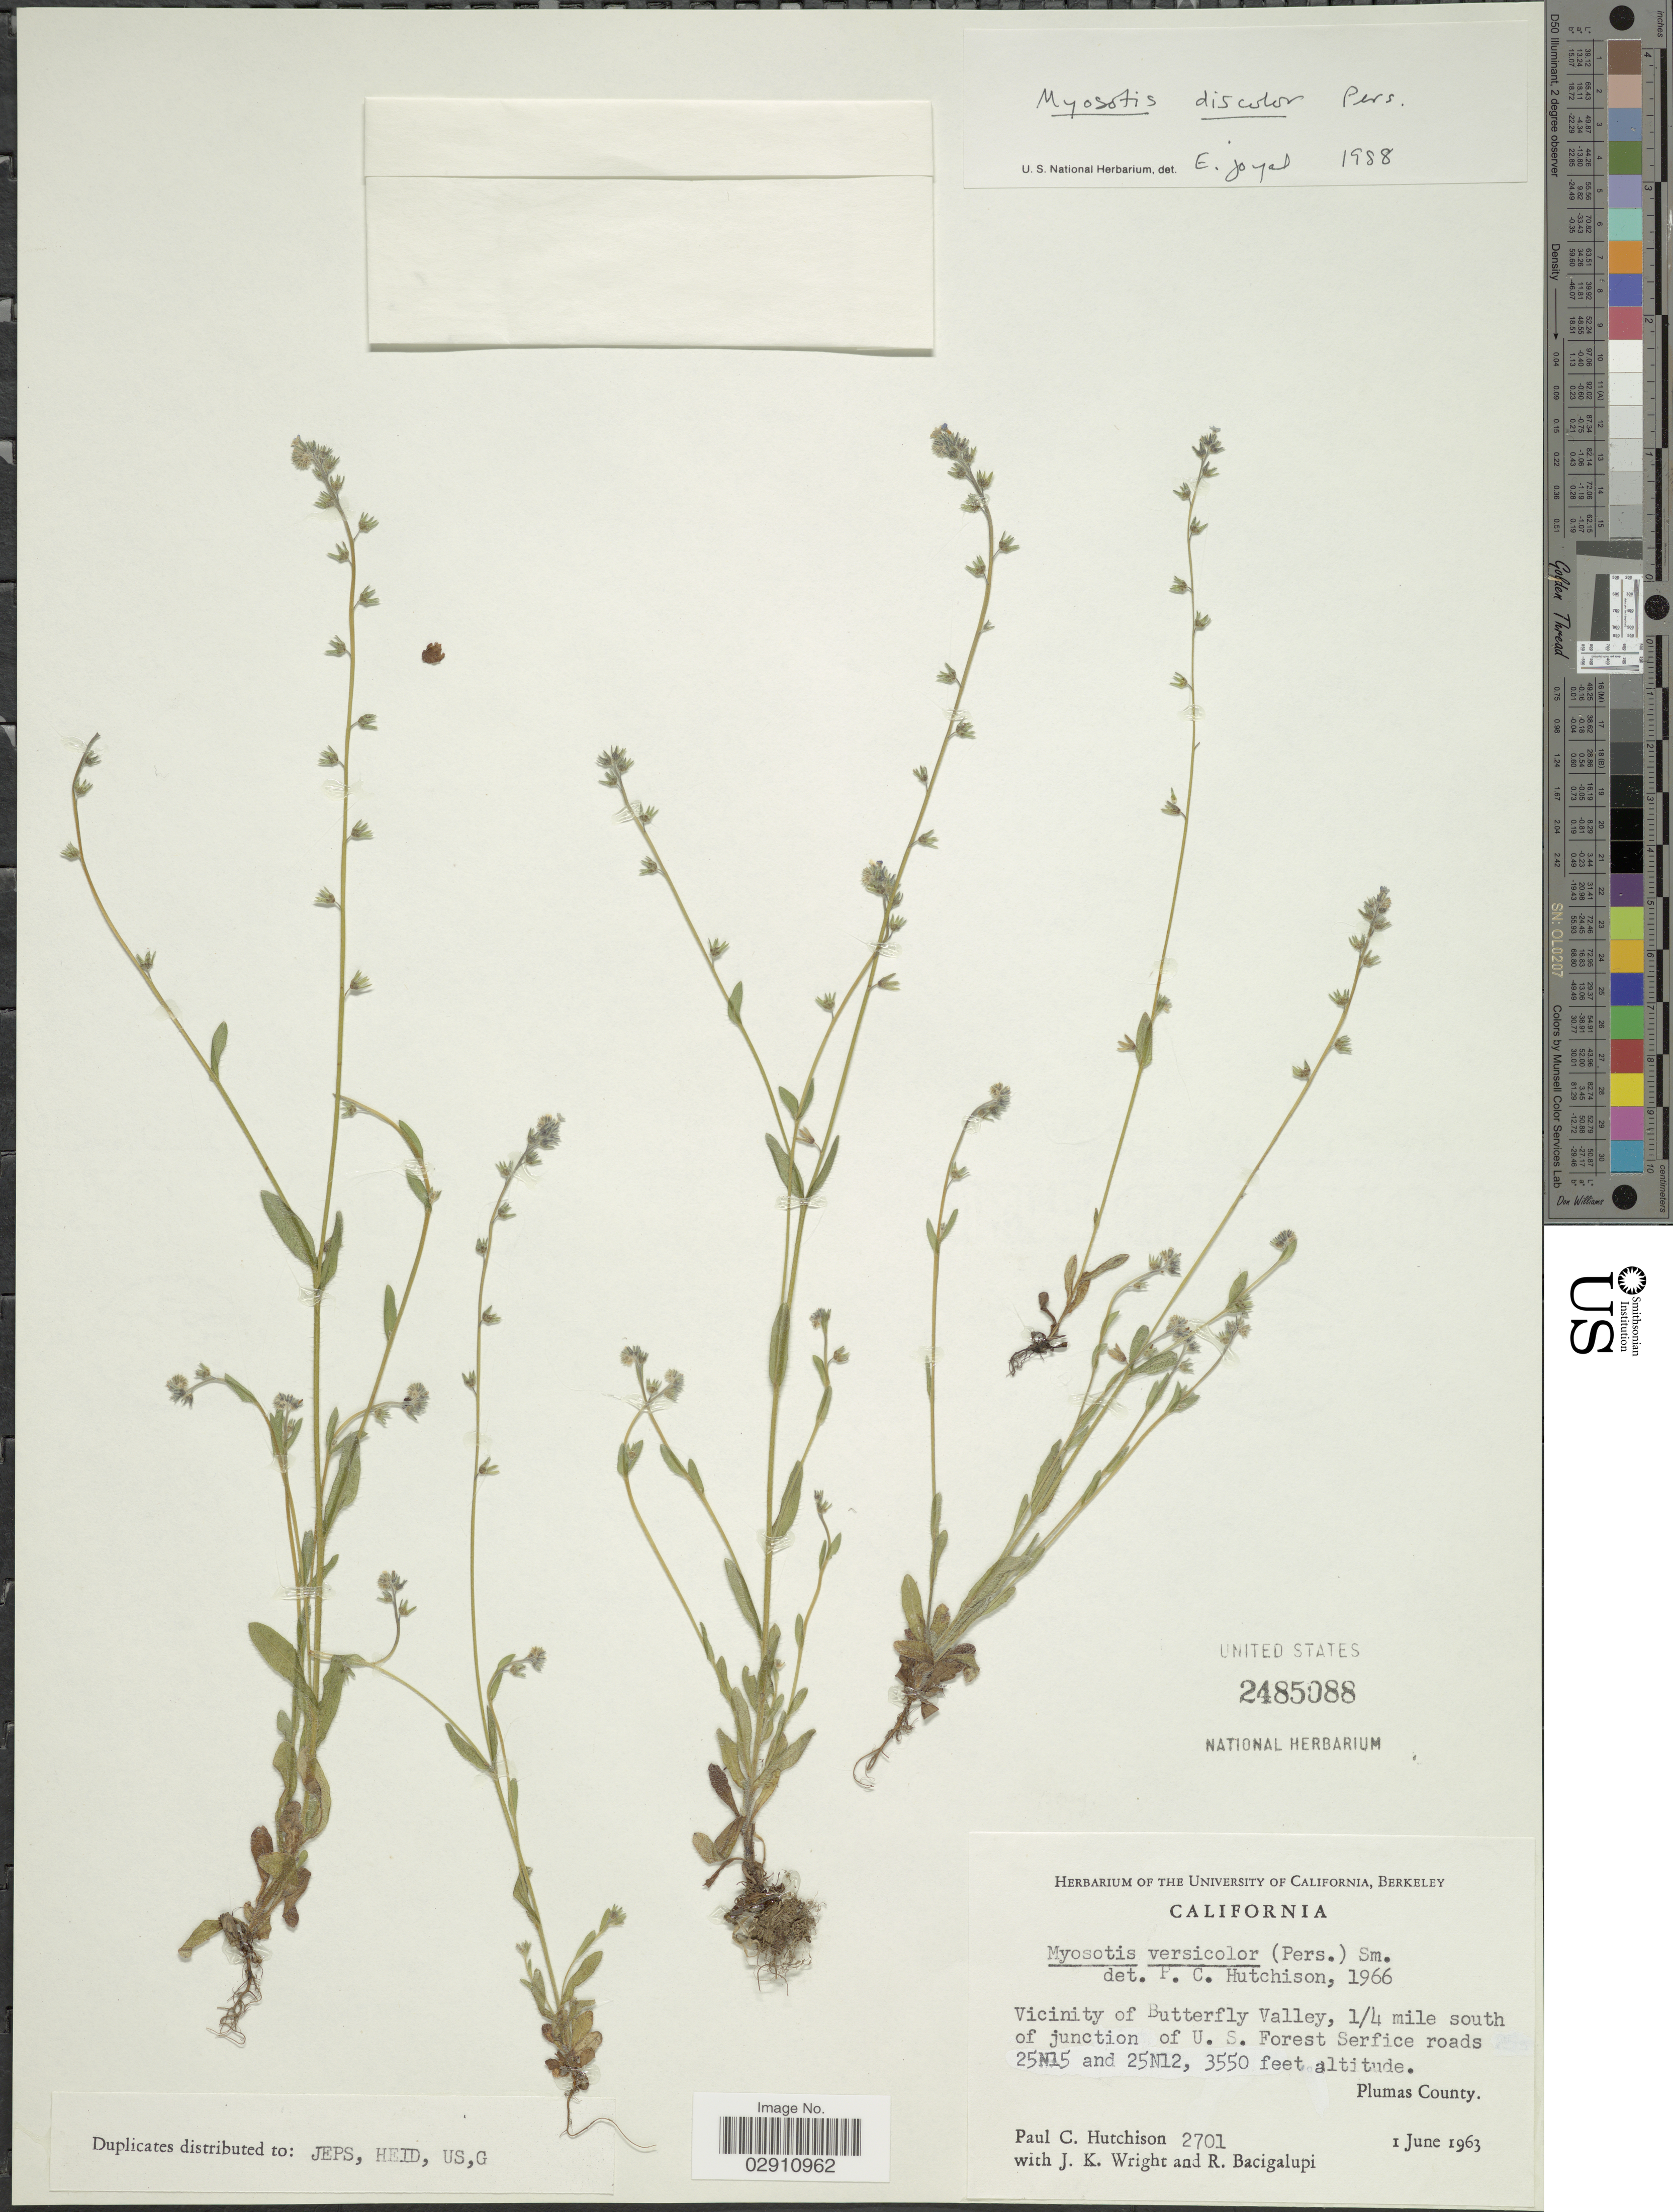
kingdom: Plantae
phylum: Tracheophyta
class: Magnoliopsida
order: Boraginales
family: Boraginaceae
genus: Myosotis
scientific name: Myosotis discolor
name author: Pers.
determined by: Goldman, Doug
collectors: P. C. Hutchison, J. K. Wright & R. Bacigalupi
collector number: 2701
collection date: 1963-06-01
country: United States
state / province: California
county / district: Plumas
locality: Vicinity of Butterfly Valley, 1/4 mile south of junction of U.S. Forest Serfice roads 25N15 and 25N12. Plumas County.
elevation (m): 1082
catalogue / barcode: US 2485088